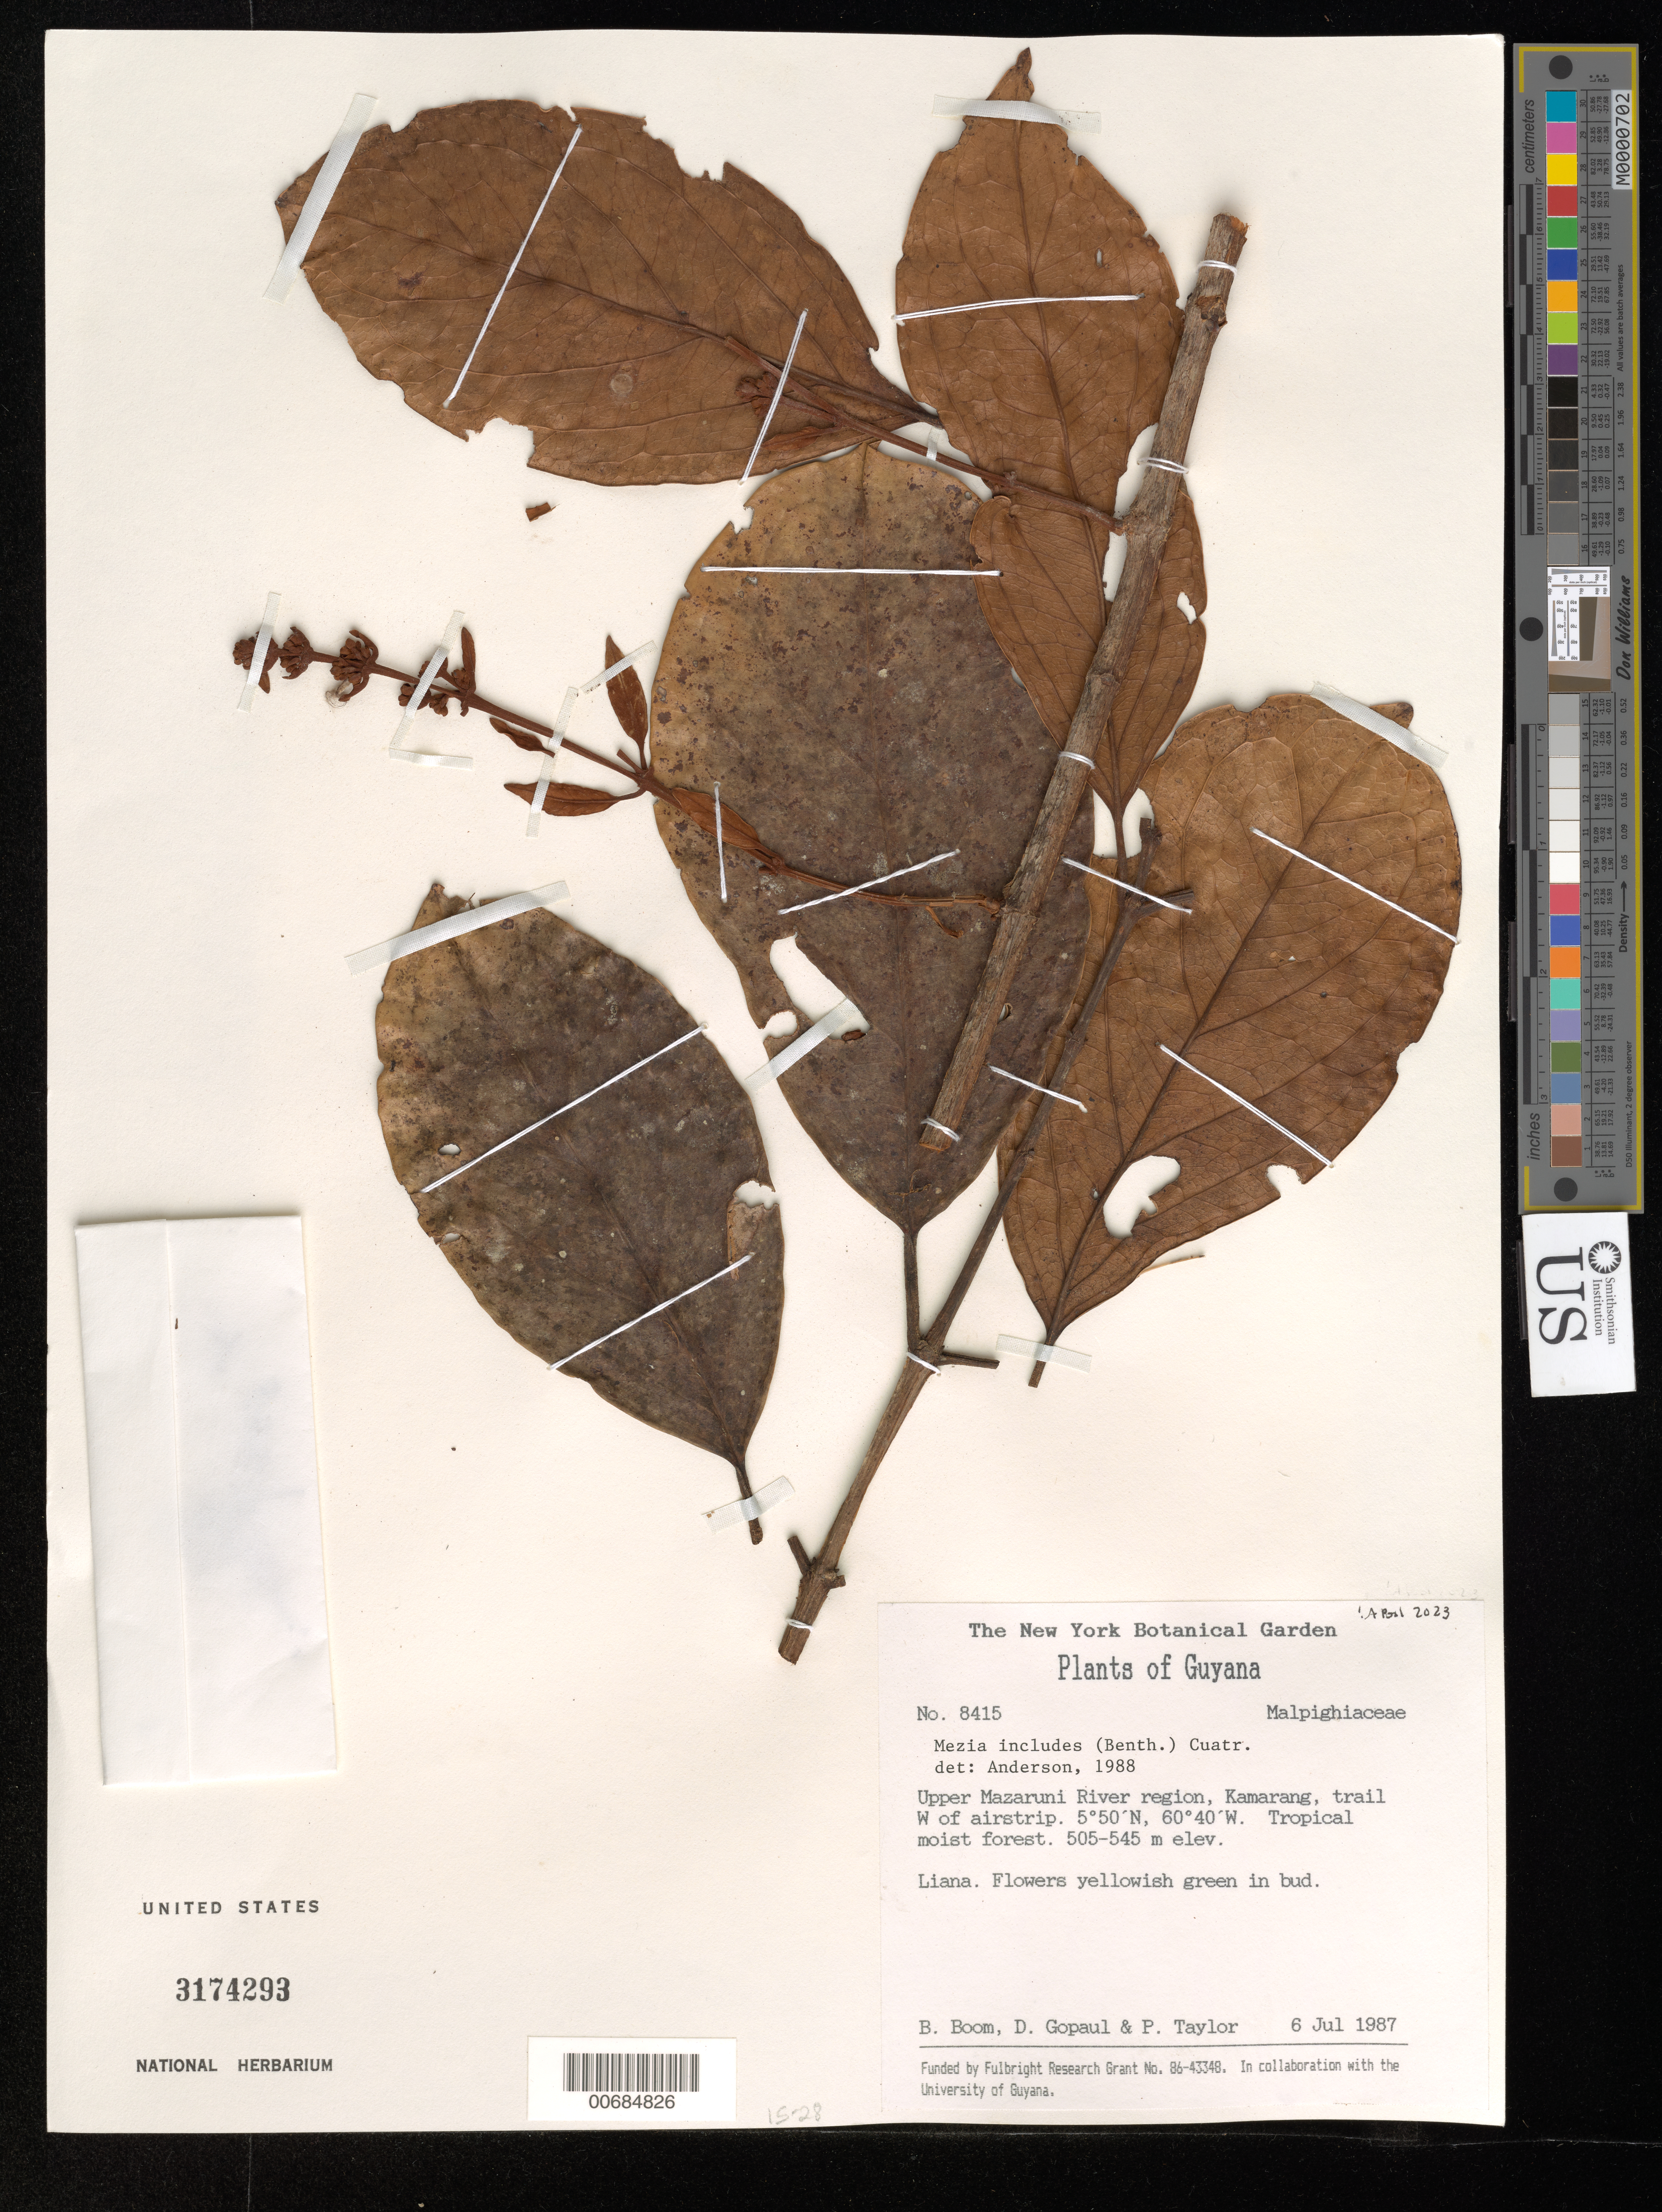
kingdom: Plantae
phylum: Tracheophyta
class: Magnoliopsida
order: Malpighiales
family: Malpighiaceae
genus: Mezia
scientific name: Mezia includens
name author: (Benth.) Cuatrec.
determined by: Pool, A., (MO), Missouri Botanical Garden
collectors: B. M. Boom, D. Gopaul & P. Taylor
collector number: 8415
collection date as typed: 6-Jul-87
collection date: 1987-07-06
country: Guyana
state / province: Cuyuni-Mazaruni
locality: Kamarang, upper Mazaruni R.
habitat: Tropical moist forest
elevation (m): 505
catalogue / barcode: US 3174293